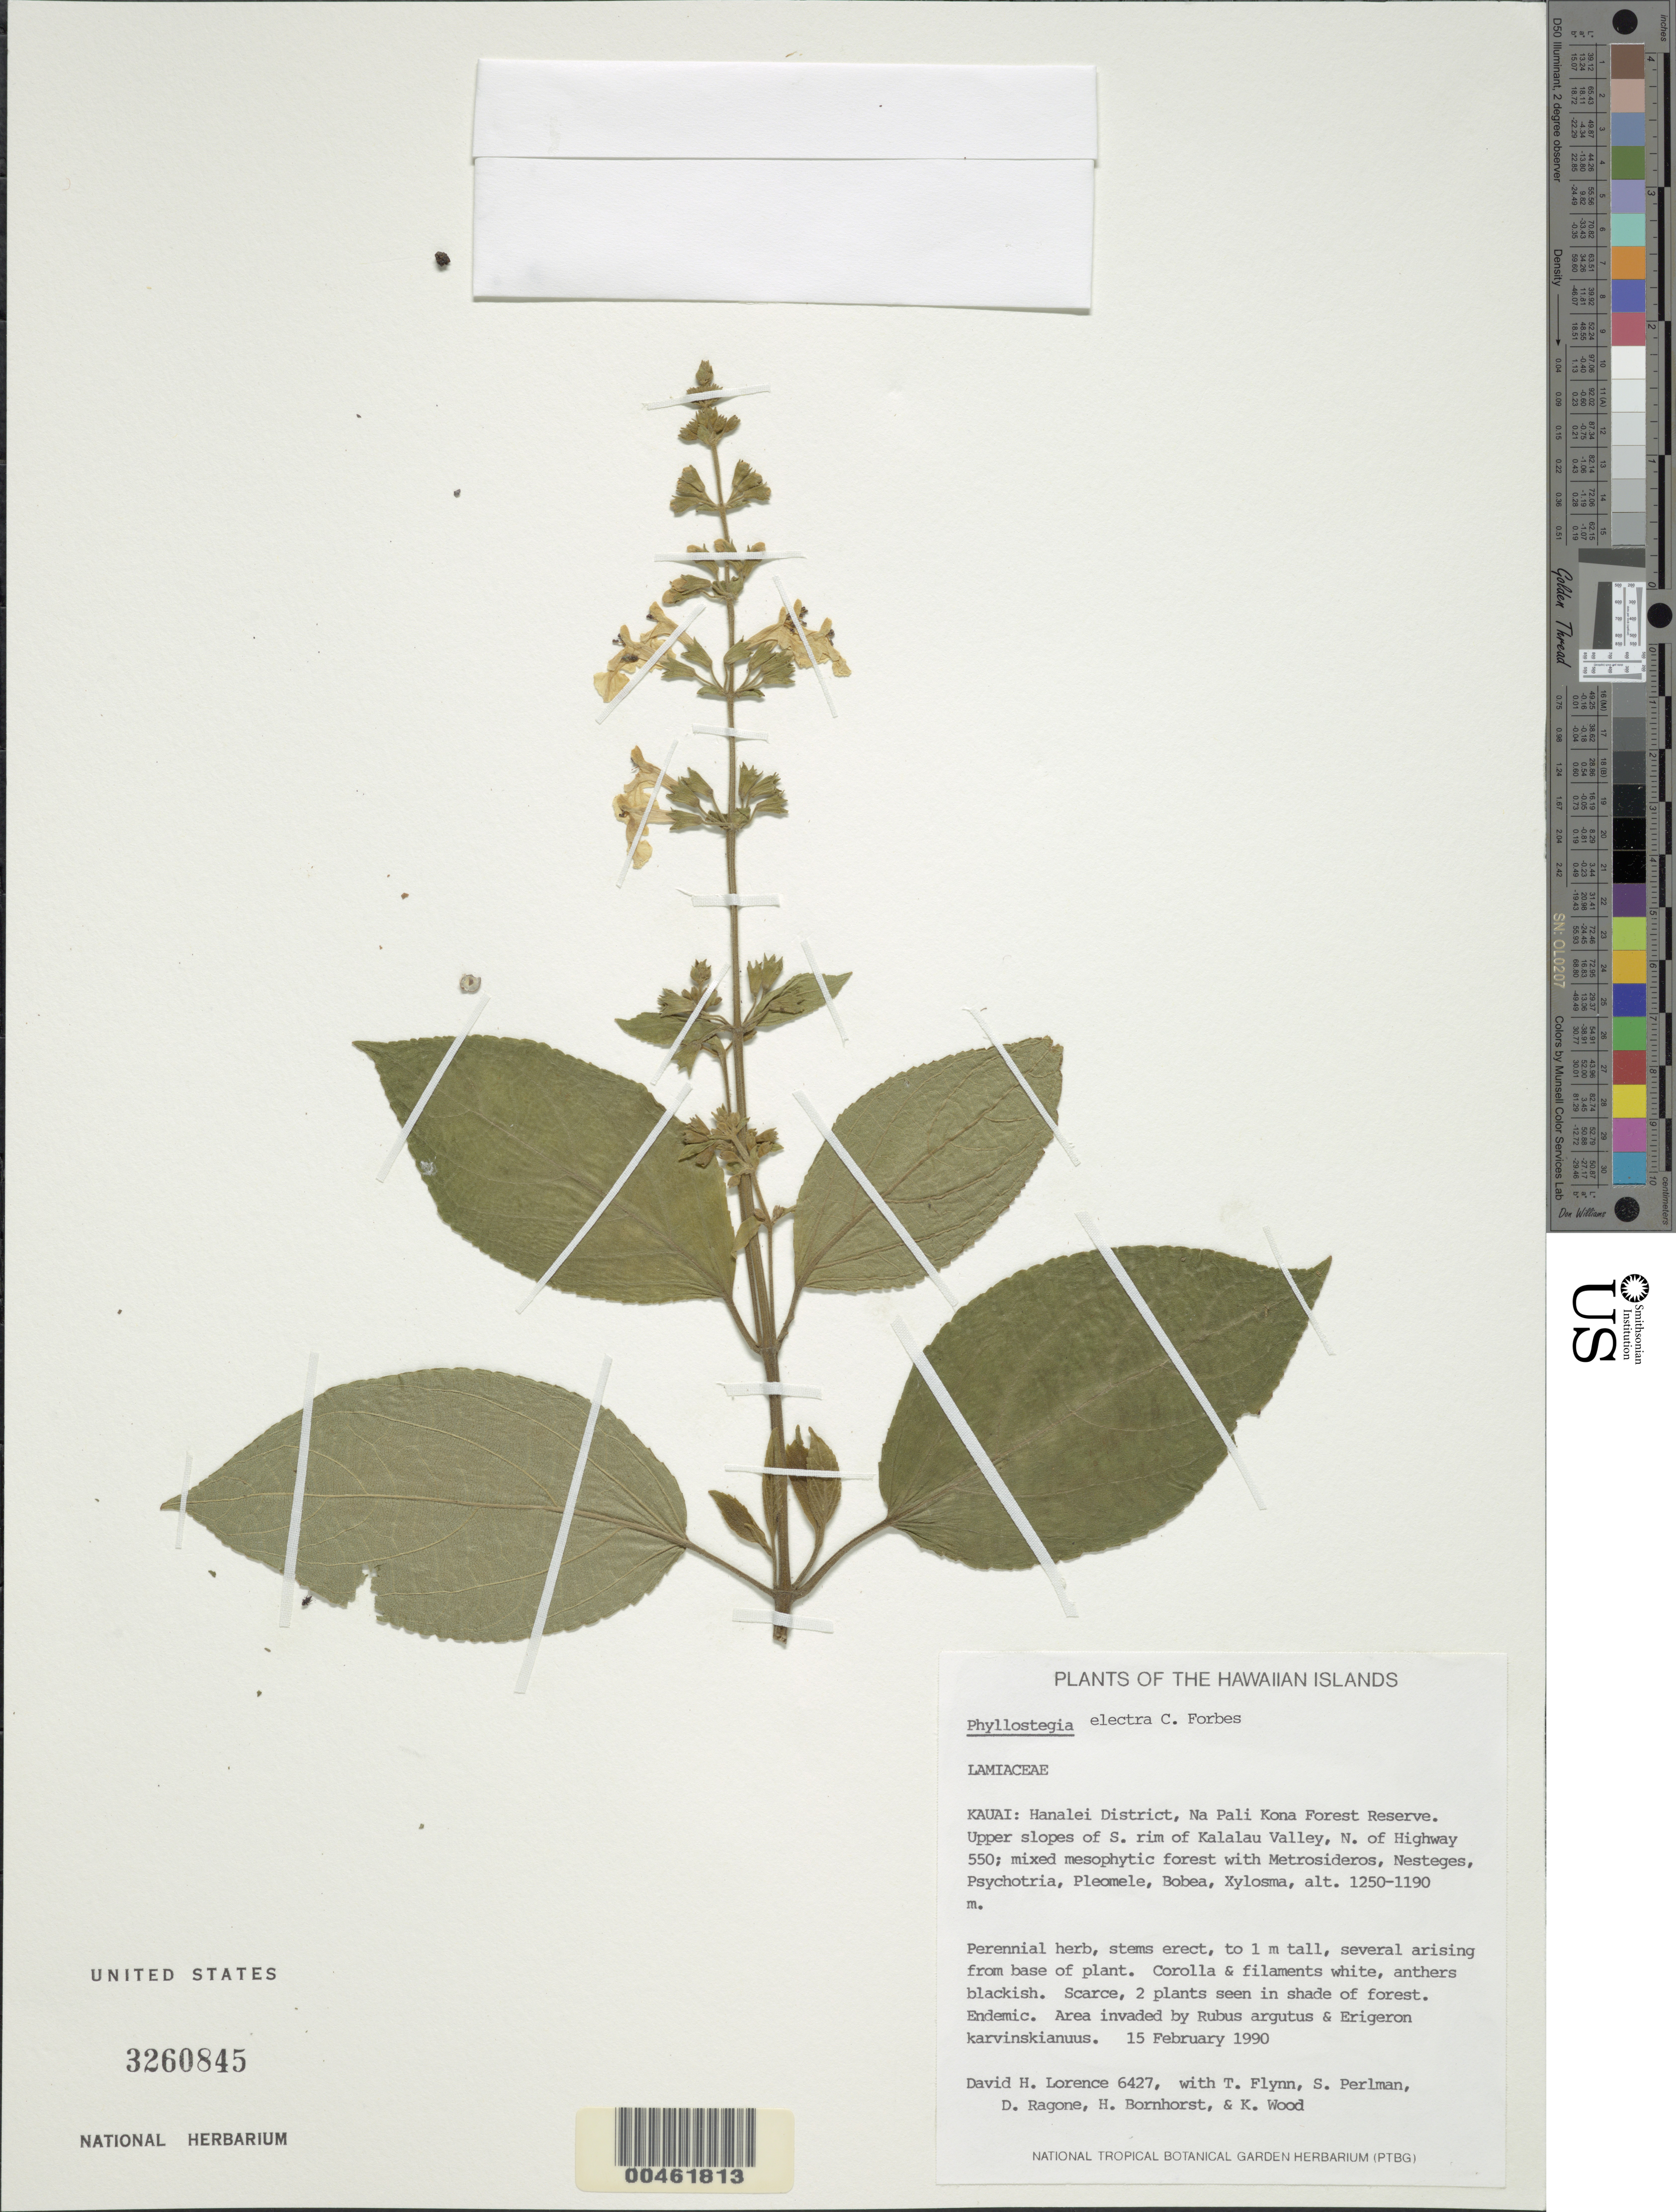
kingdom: Plantae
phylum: Tracheophyta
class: Magnoliopsida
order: Lamiales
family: Lamiaceae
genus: Phyllostegia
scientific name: Phyllostegia electra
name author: C.N. Forbes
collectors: D. Lorence, T. W. Flynn, S. P. Perlman & D. Ragone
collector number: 6427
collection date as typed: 15 Feb 1990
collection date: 1990-02-15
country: United States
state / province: Hawaii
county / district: Kauai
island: Kaua'i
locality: Hanalei District, Na Pali Kona Forest Reserve, upper slopes of S rim of Kalalau Valley, N of Highway 550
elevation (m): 1250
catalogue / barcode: US 3260845